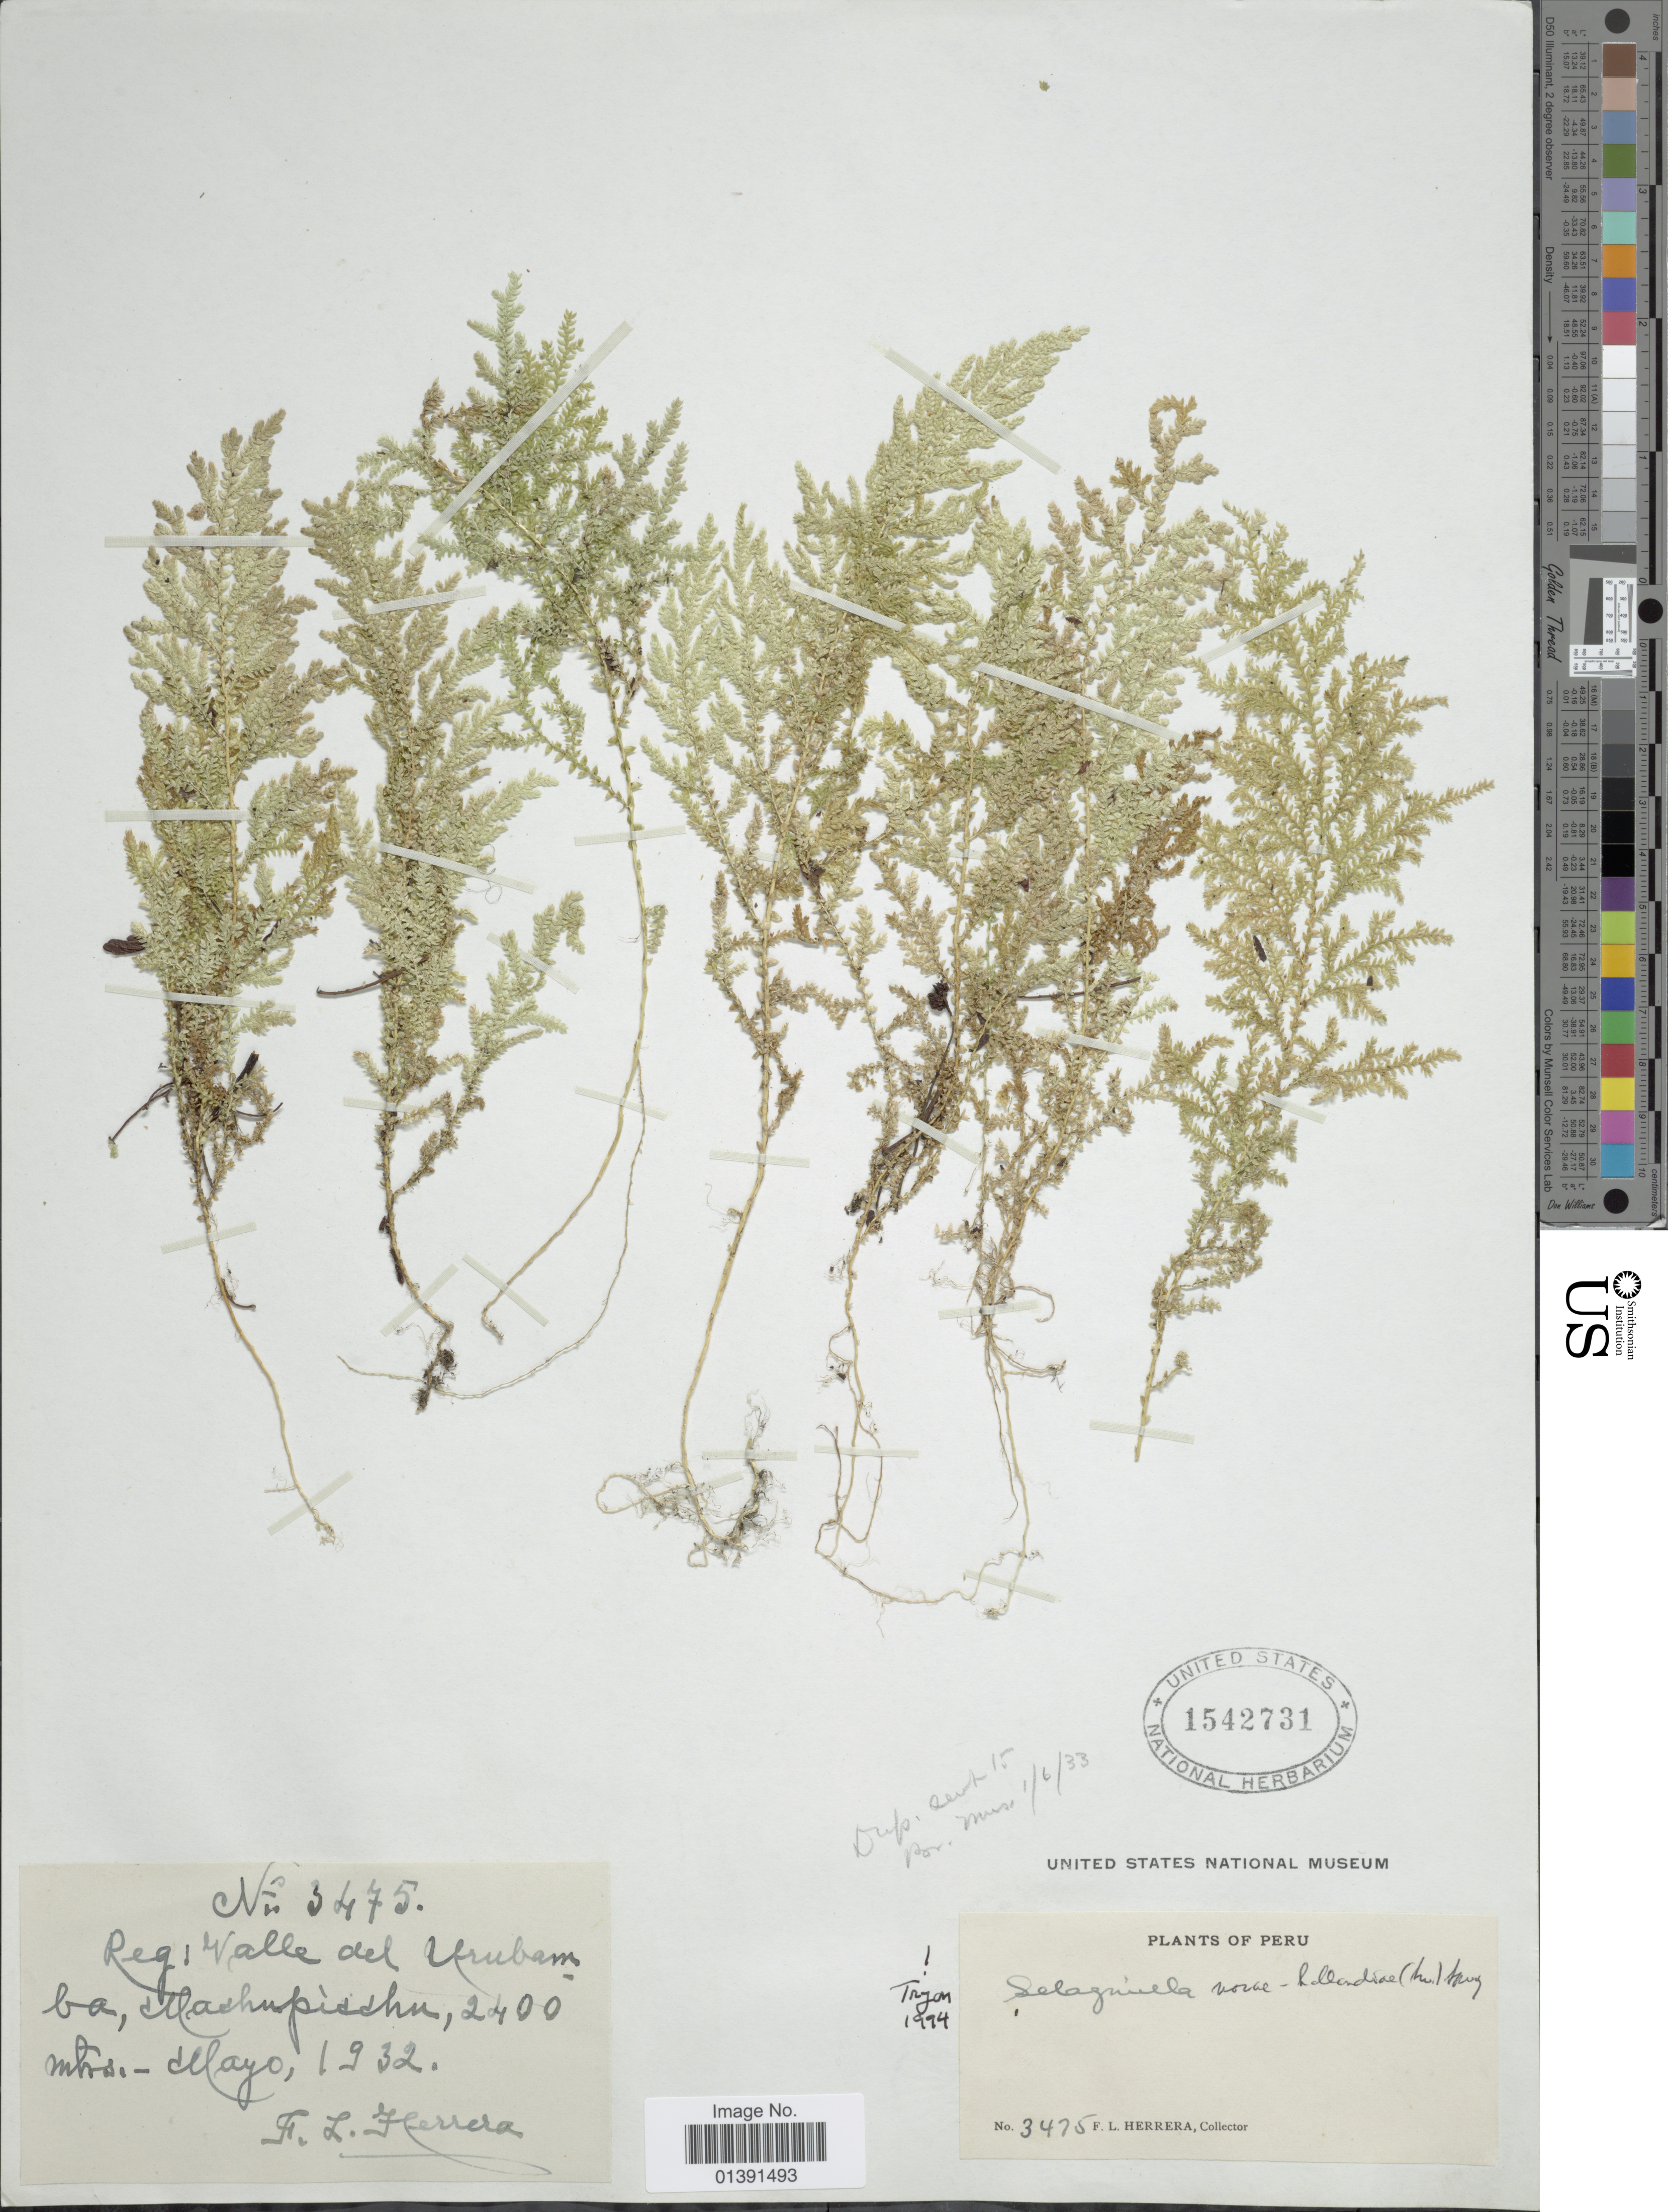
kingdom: Plantae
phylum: Tracheophyta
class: Lycopodiopsida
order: Selaginellales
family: Selaginellaceae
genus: Selaginella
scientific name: Selaginella novae-hollandiae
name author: (Sw.) Spring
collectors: F. L. Herrera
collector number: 3475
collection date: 1932-05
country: Peru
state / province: Cusco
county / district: Urubamba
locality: Valle del Urubamba, Machu Picchu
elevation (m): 2400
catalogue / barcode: US 1542731